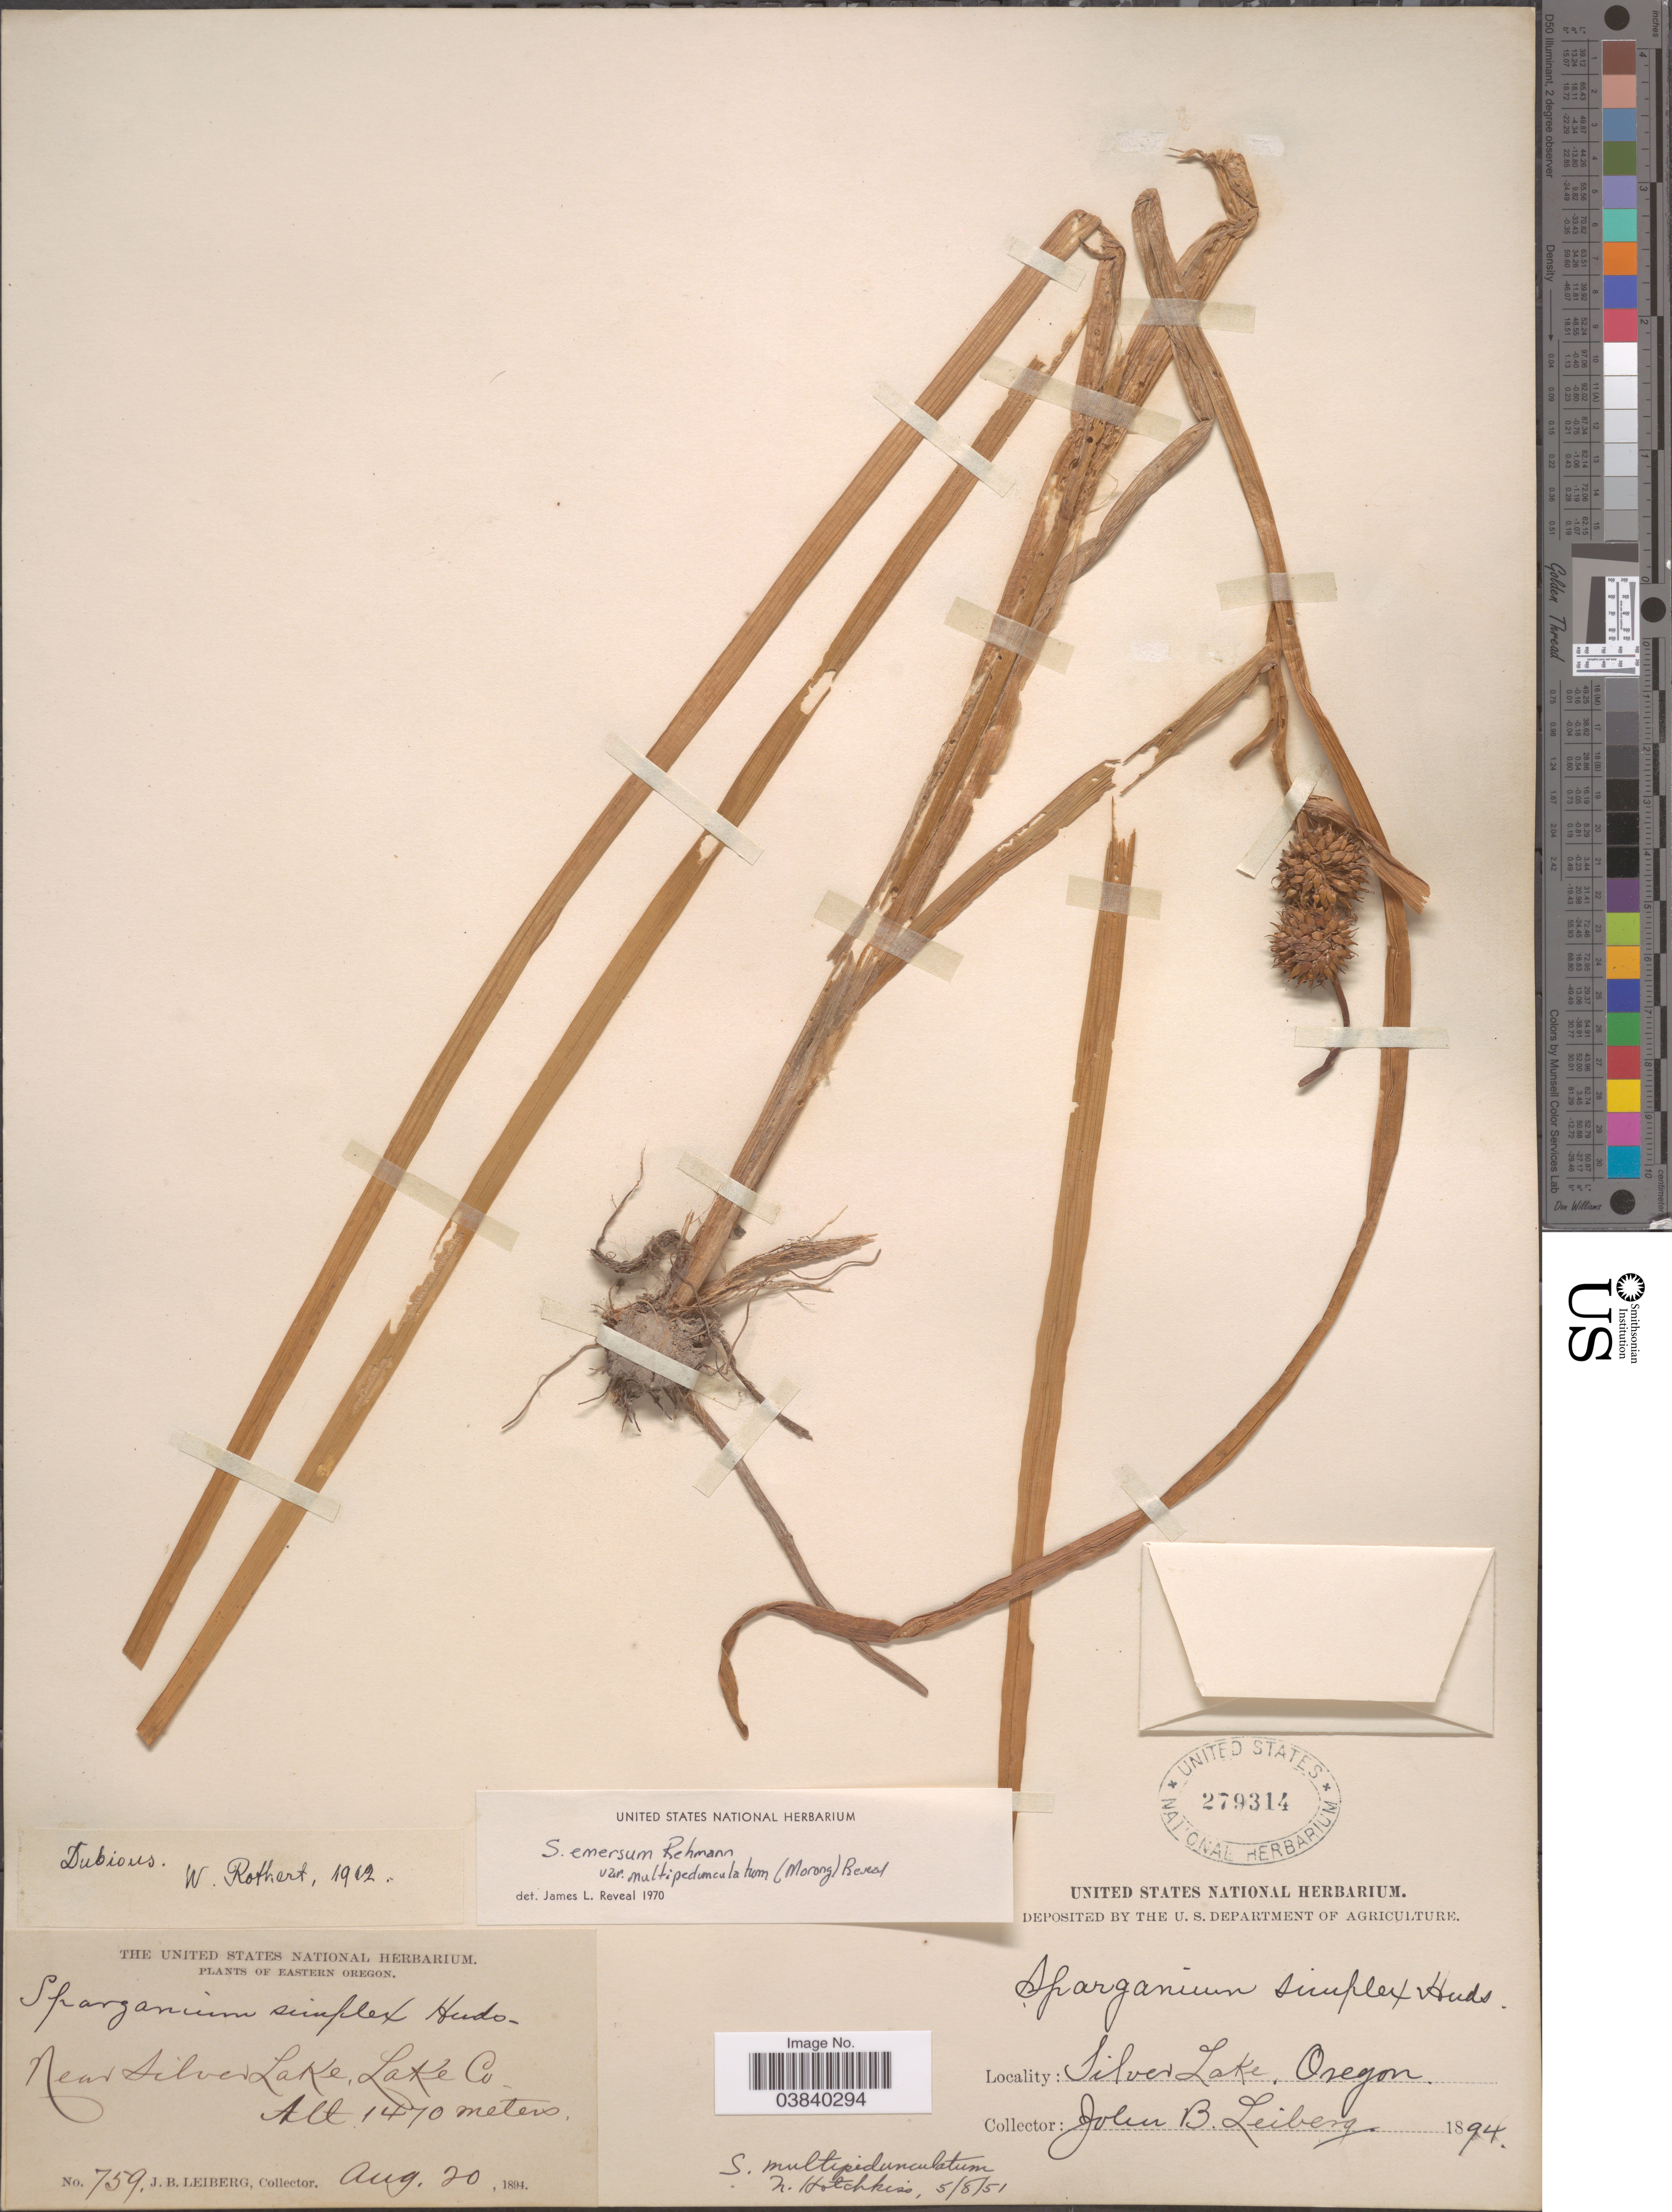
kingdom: Plantae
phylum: Tracheophyta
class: Liliopsida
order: Poales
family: Typhaceae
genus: Sparganium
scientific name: Sparganium emersum var. multipedunculatum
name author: (Morong) Reveal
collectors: J. B. Leiberg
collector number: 759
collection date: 1894-08-20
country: United States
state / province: Oregon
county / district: Lake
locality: Near Silver Lake, Lake Co.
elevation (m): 1470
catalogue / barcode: US 279314